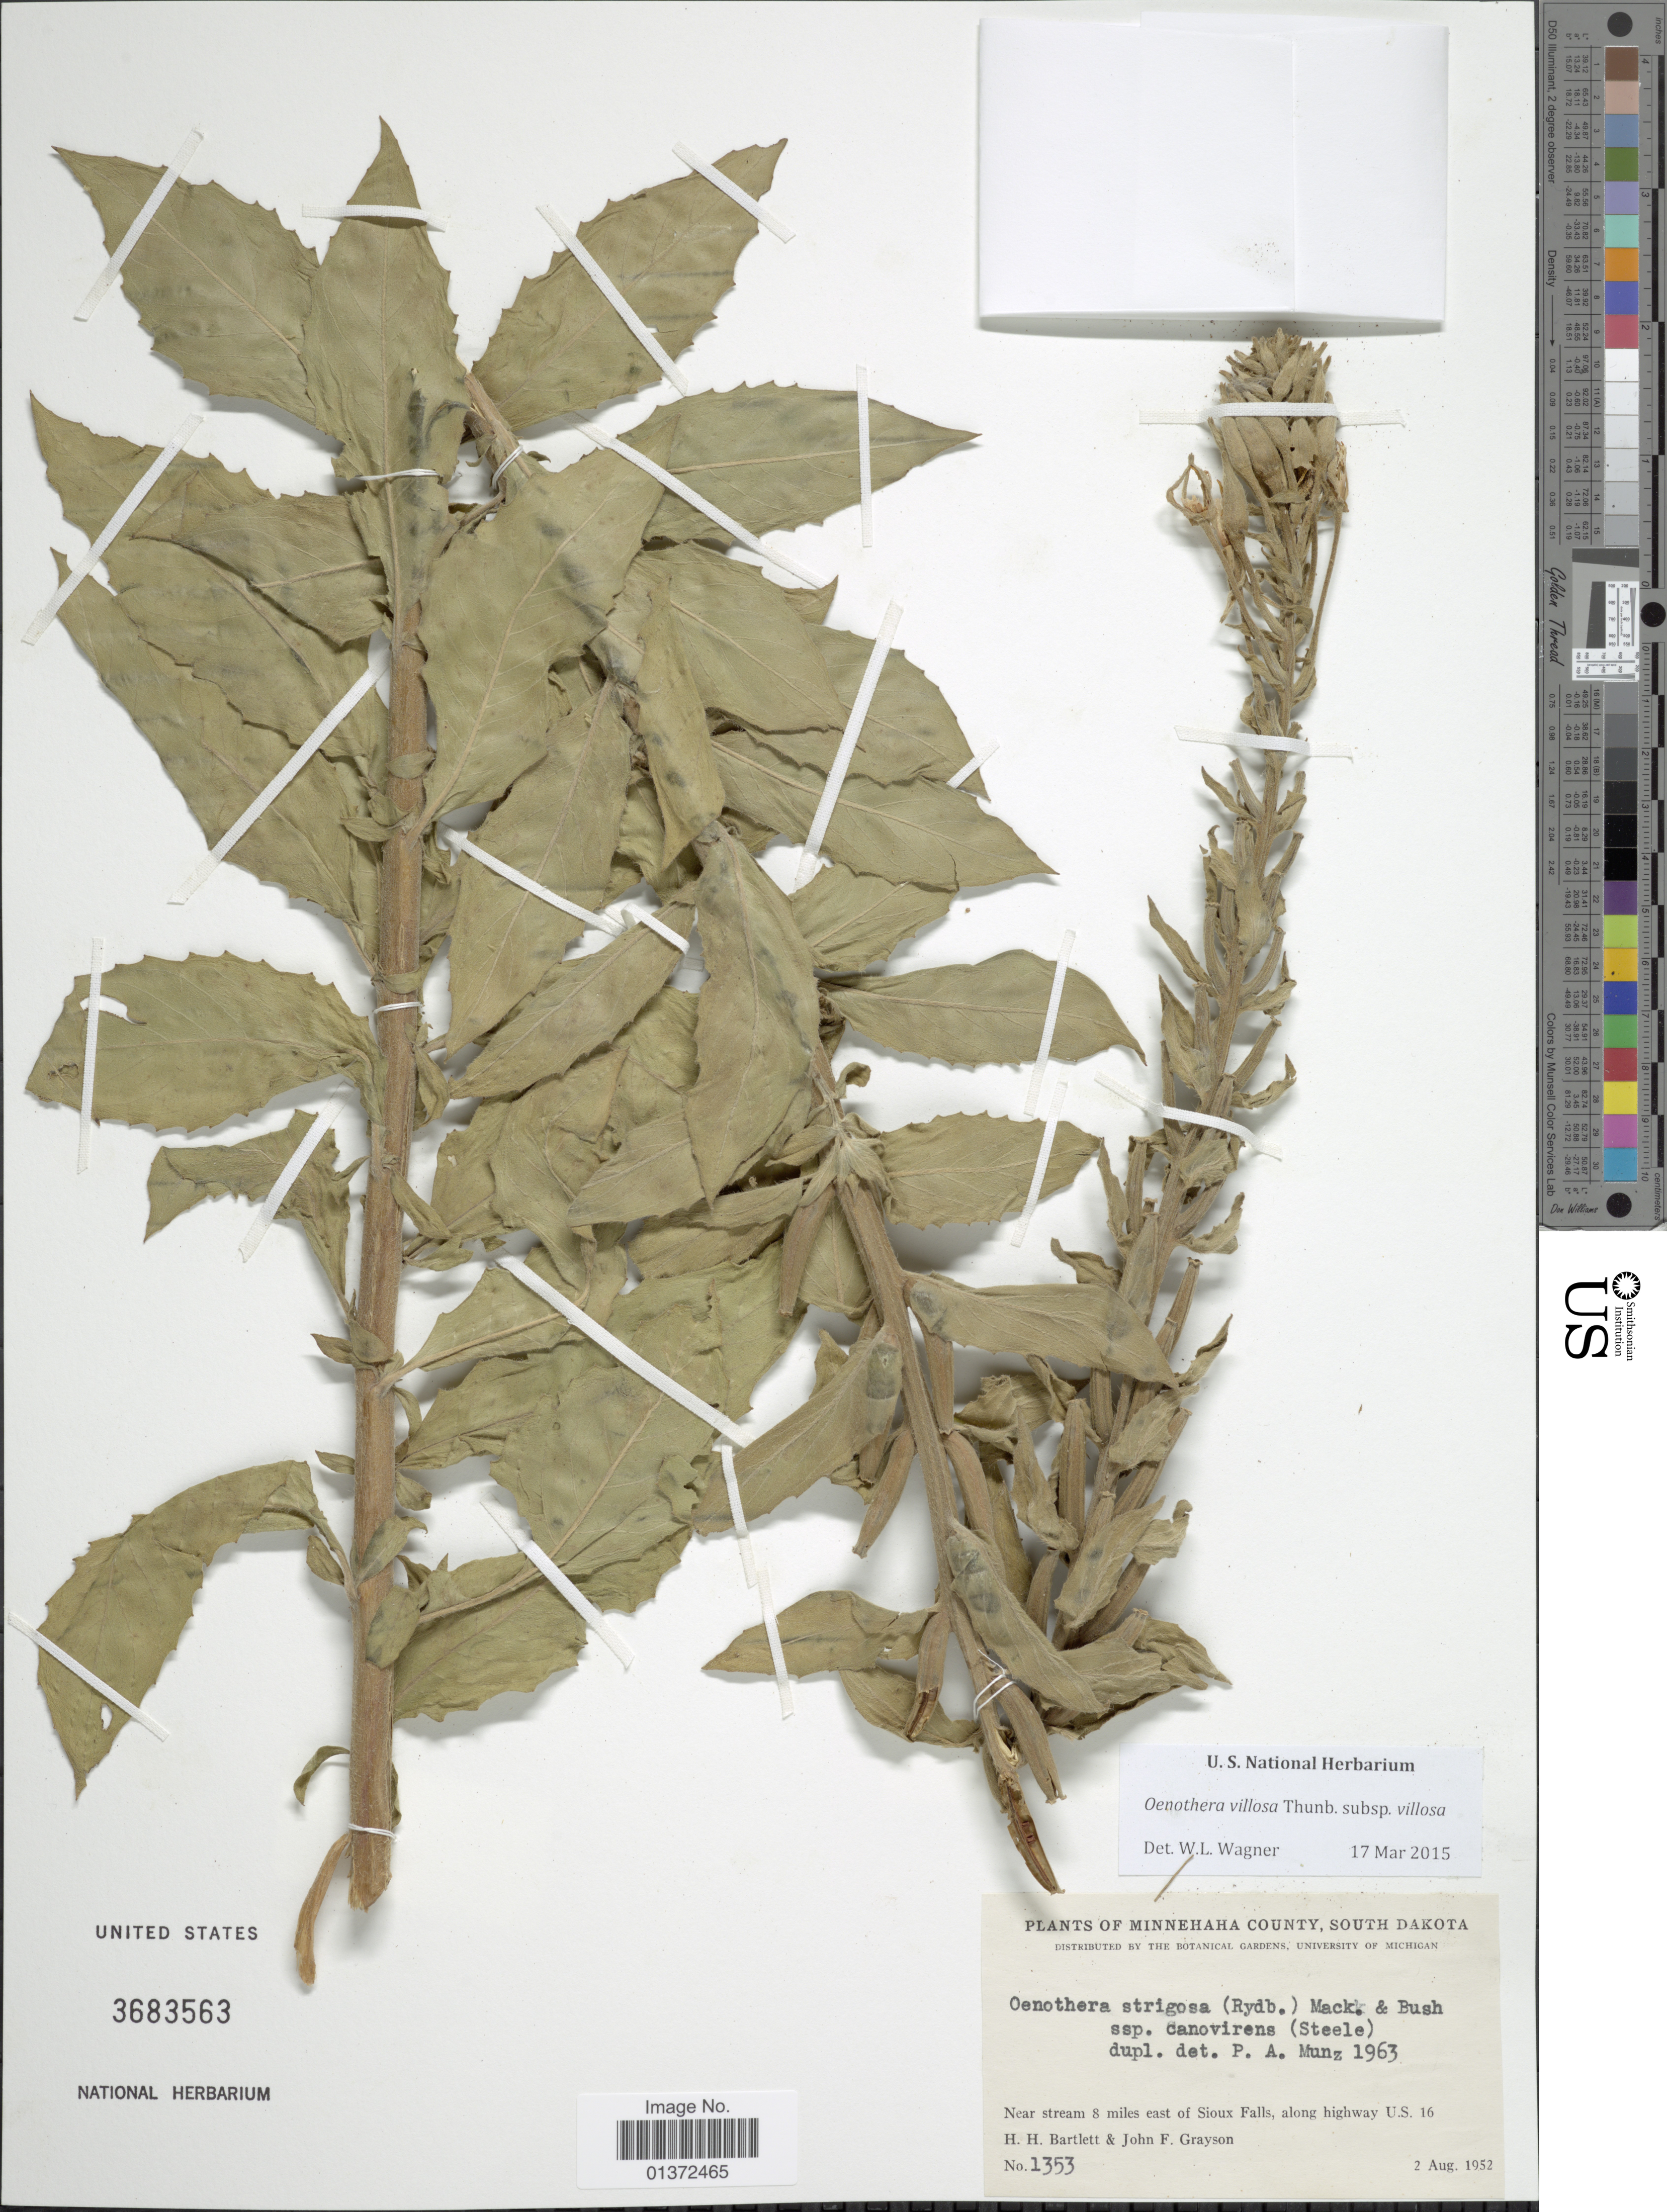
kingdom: Plantae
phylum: Tracheophyta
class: Magnoliopsida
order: Myrtales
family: Onagraceae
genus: Oenothera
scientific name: Oenothera villosa subsp. villosa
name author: Thunb.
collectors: H. H. Bartlett & J. Grayson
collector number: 1353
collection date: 1952-08-02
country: United States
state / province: South Dakota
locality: Minnehaha County, near stream 8 miles east of Sioux Falls, along highway U.S. 16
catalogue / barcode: US 3683563